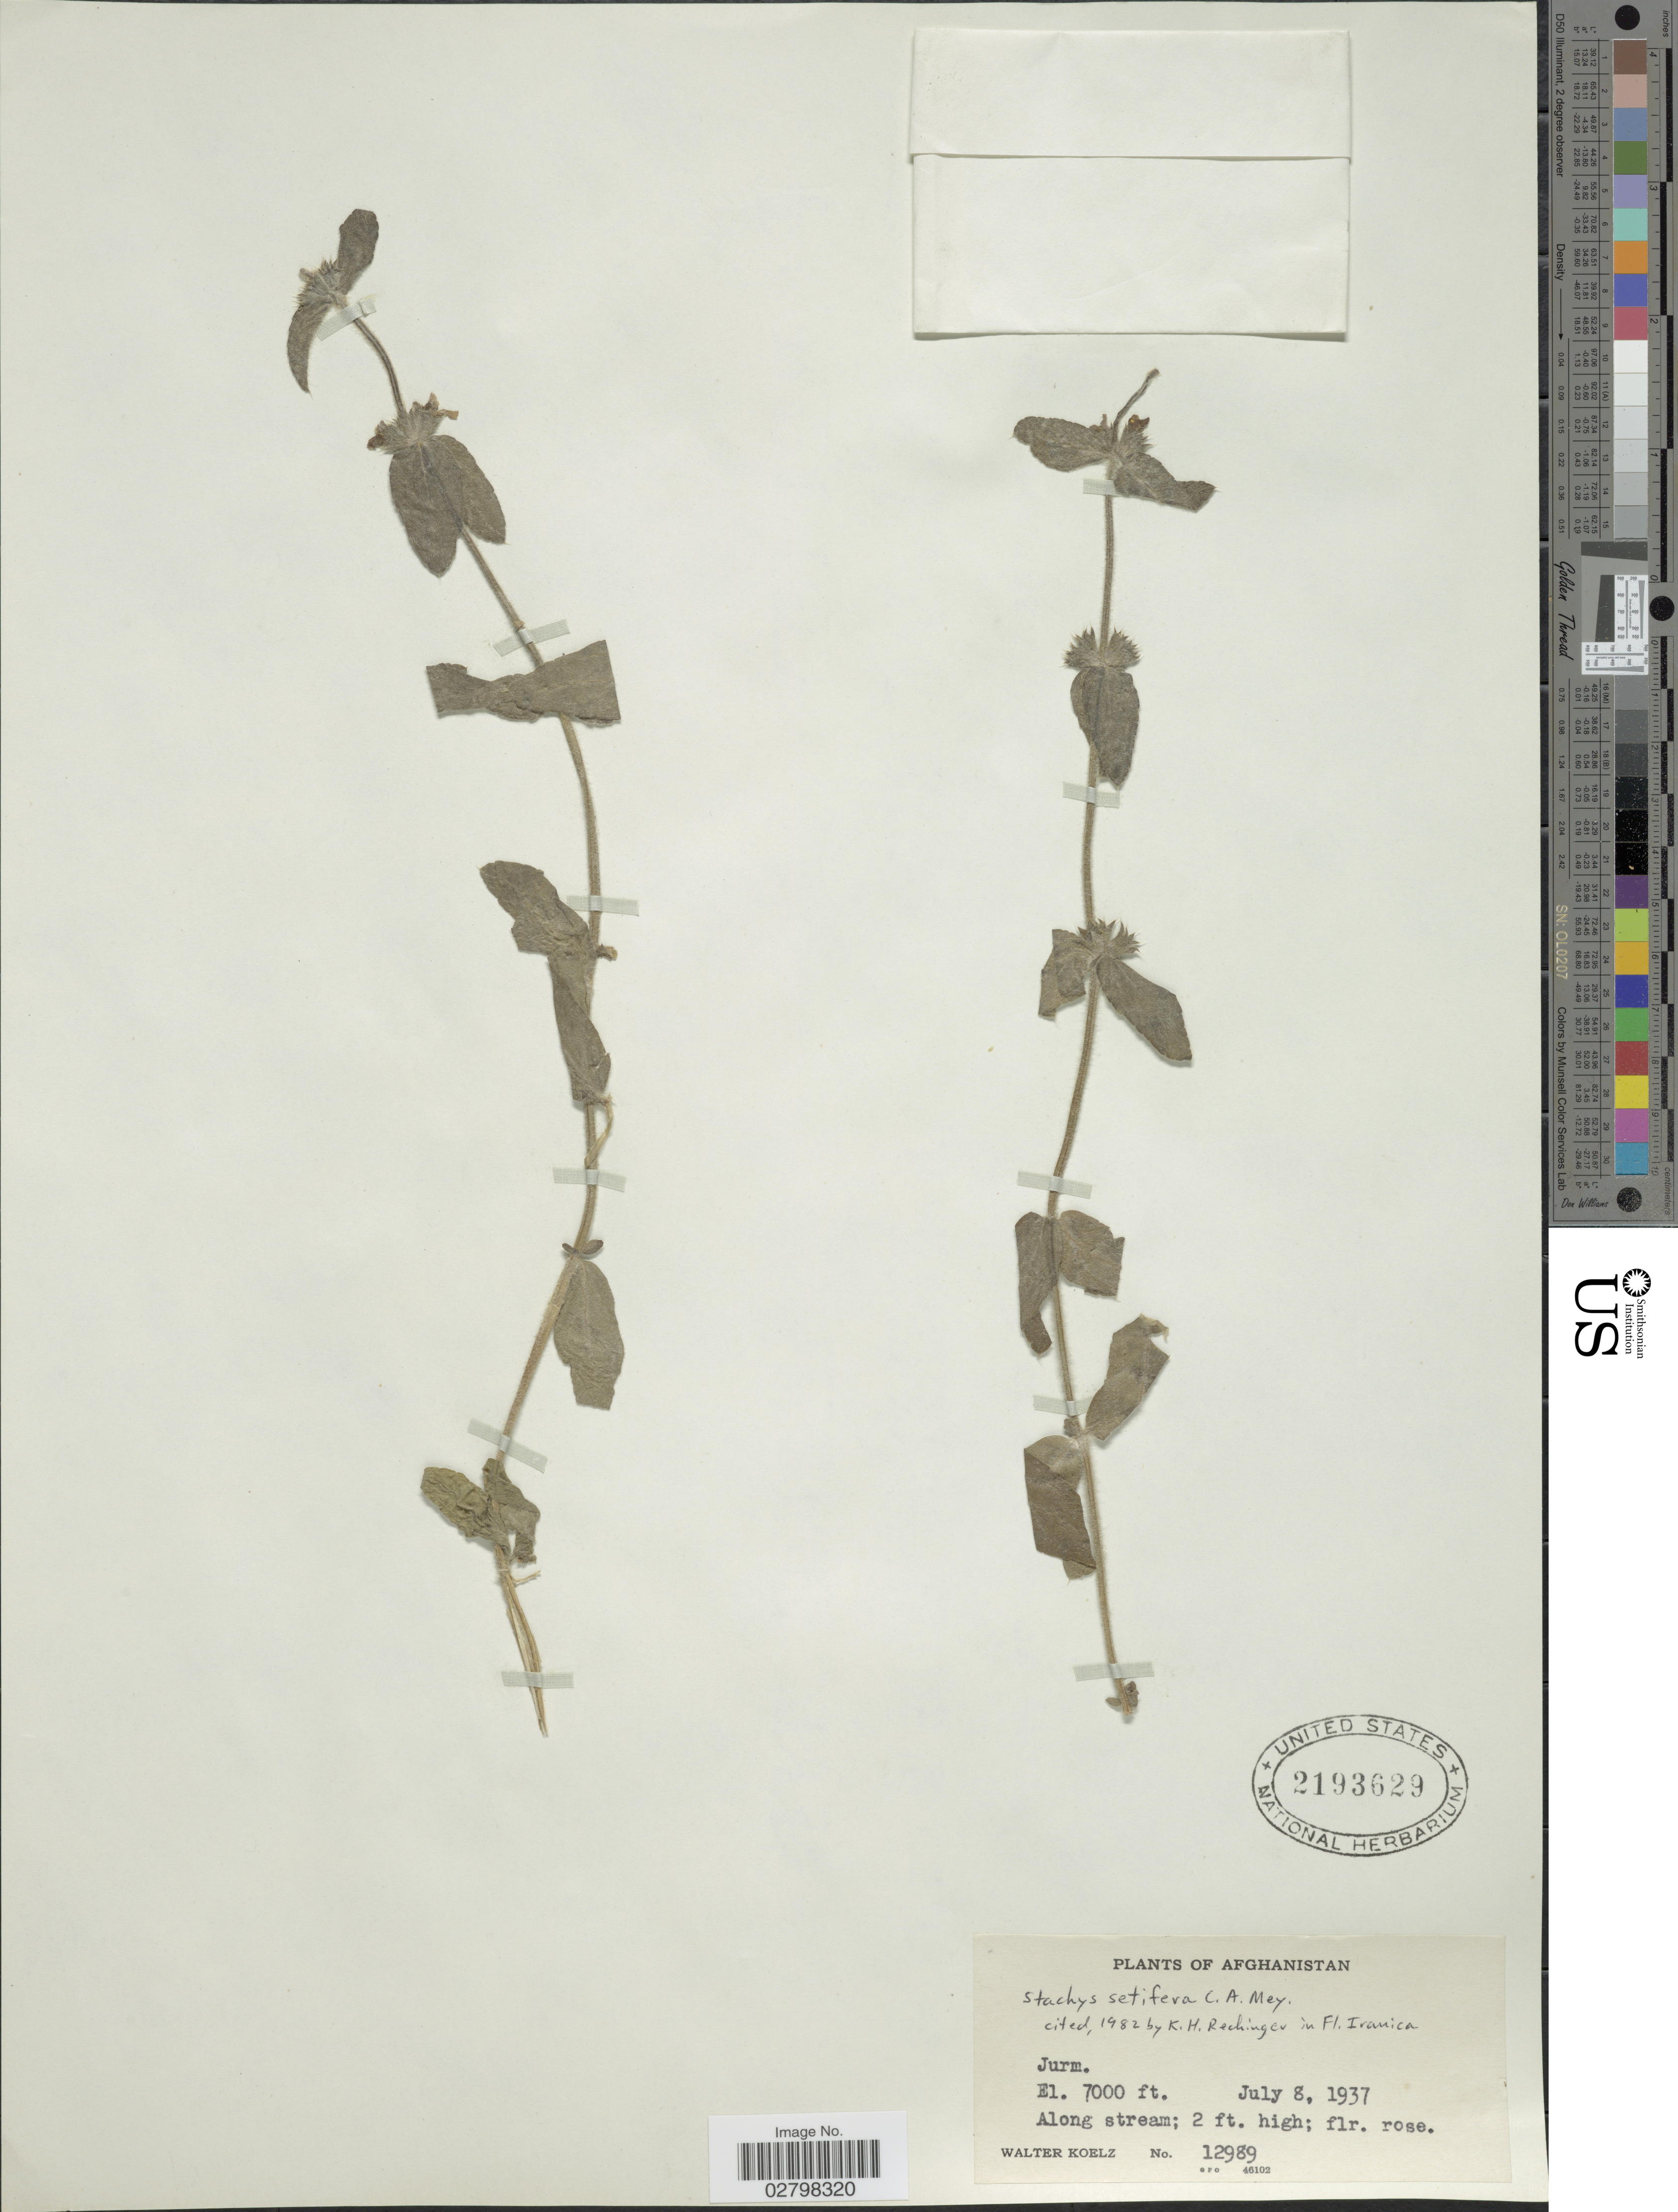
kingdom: Plantae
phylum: Tracheophyta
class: Magnoliopsida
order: Lamiales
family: Lamiaceae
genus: Stachys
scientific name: Stachys setifera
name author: C.A. Mey.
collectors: W. N. Koelz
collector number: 12989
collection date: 1937-07-08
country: Afghanistan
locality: Jurm.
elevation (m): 2134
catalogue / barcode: US 2193629